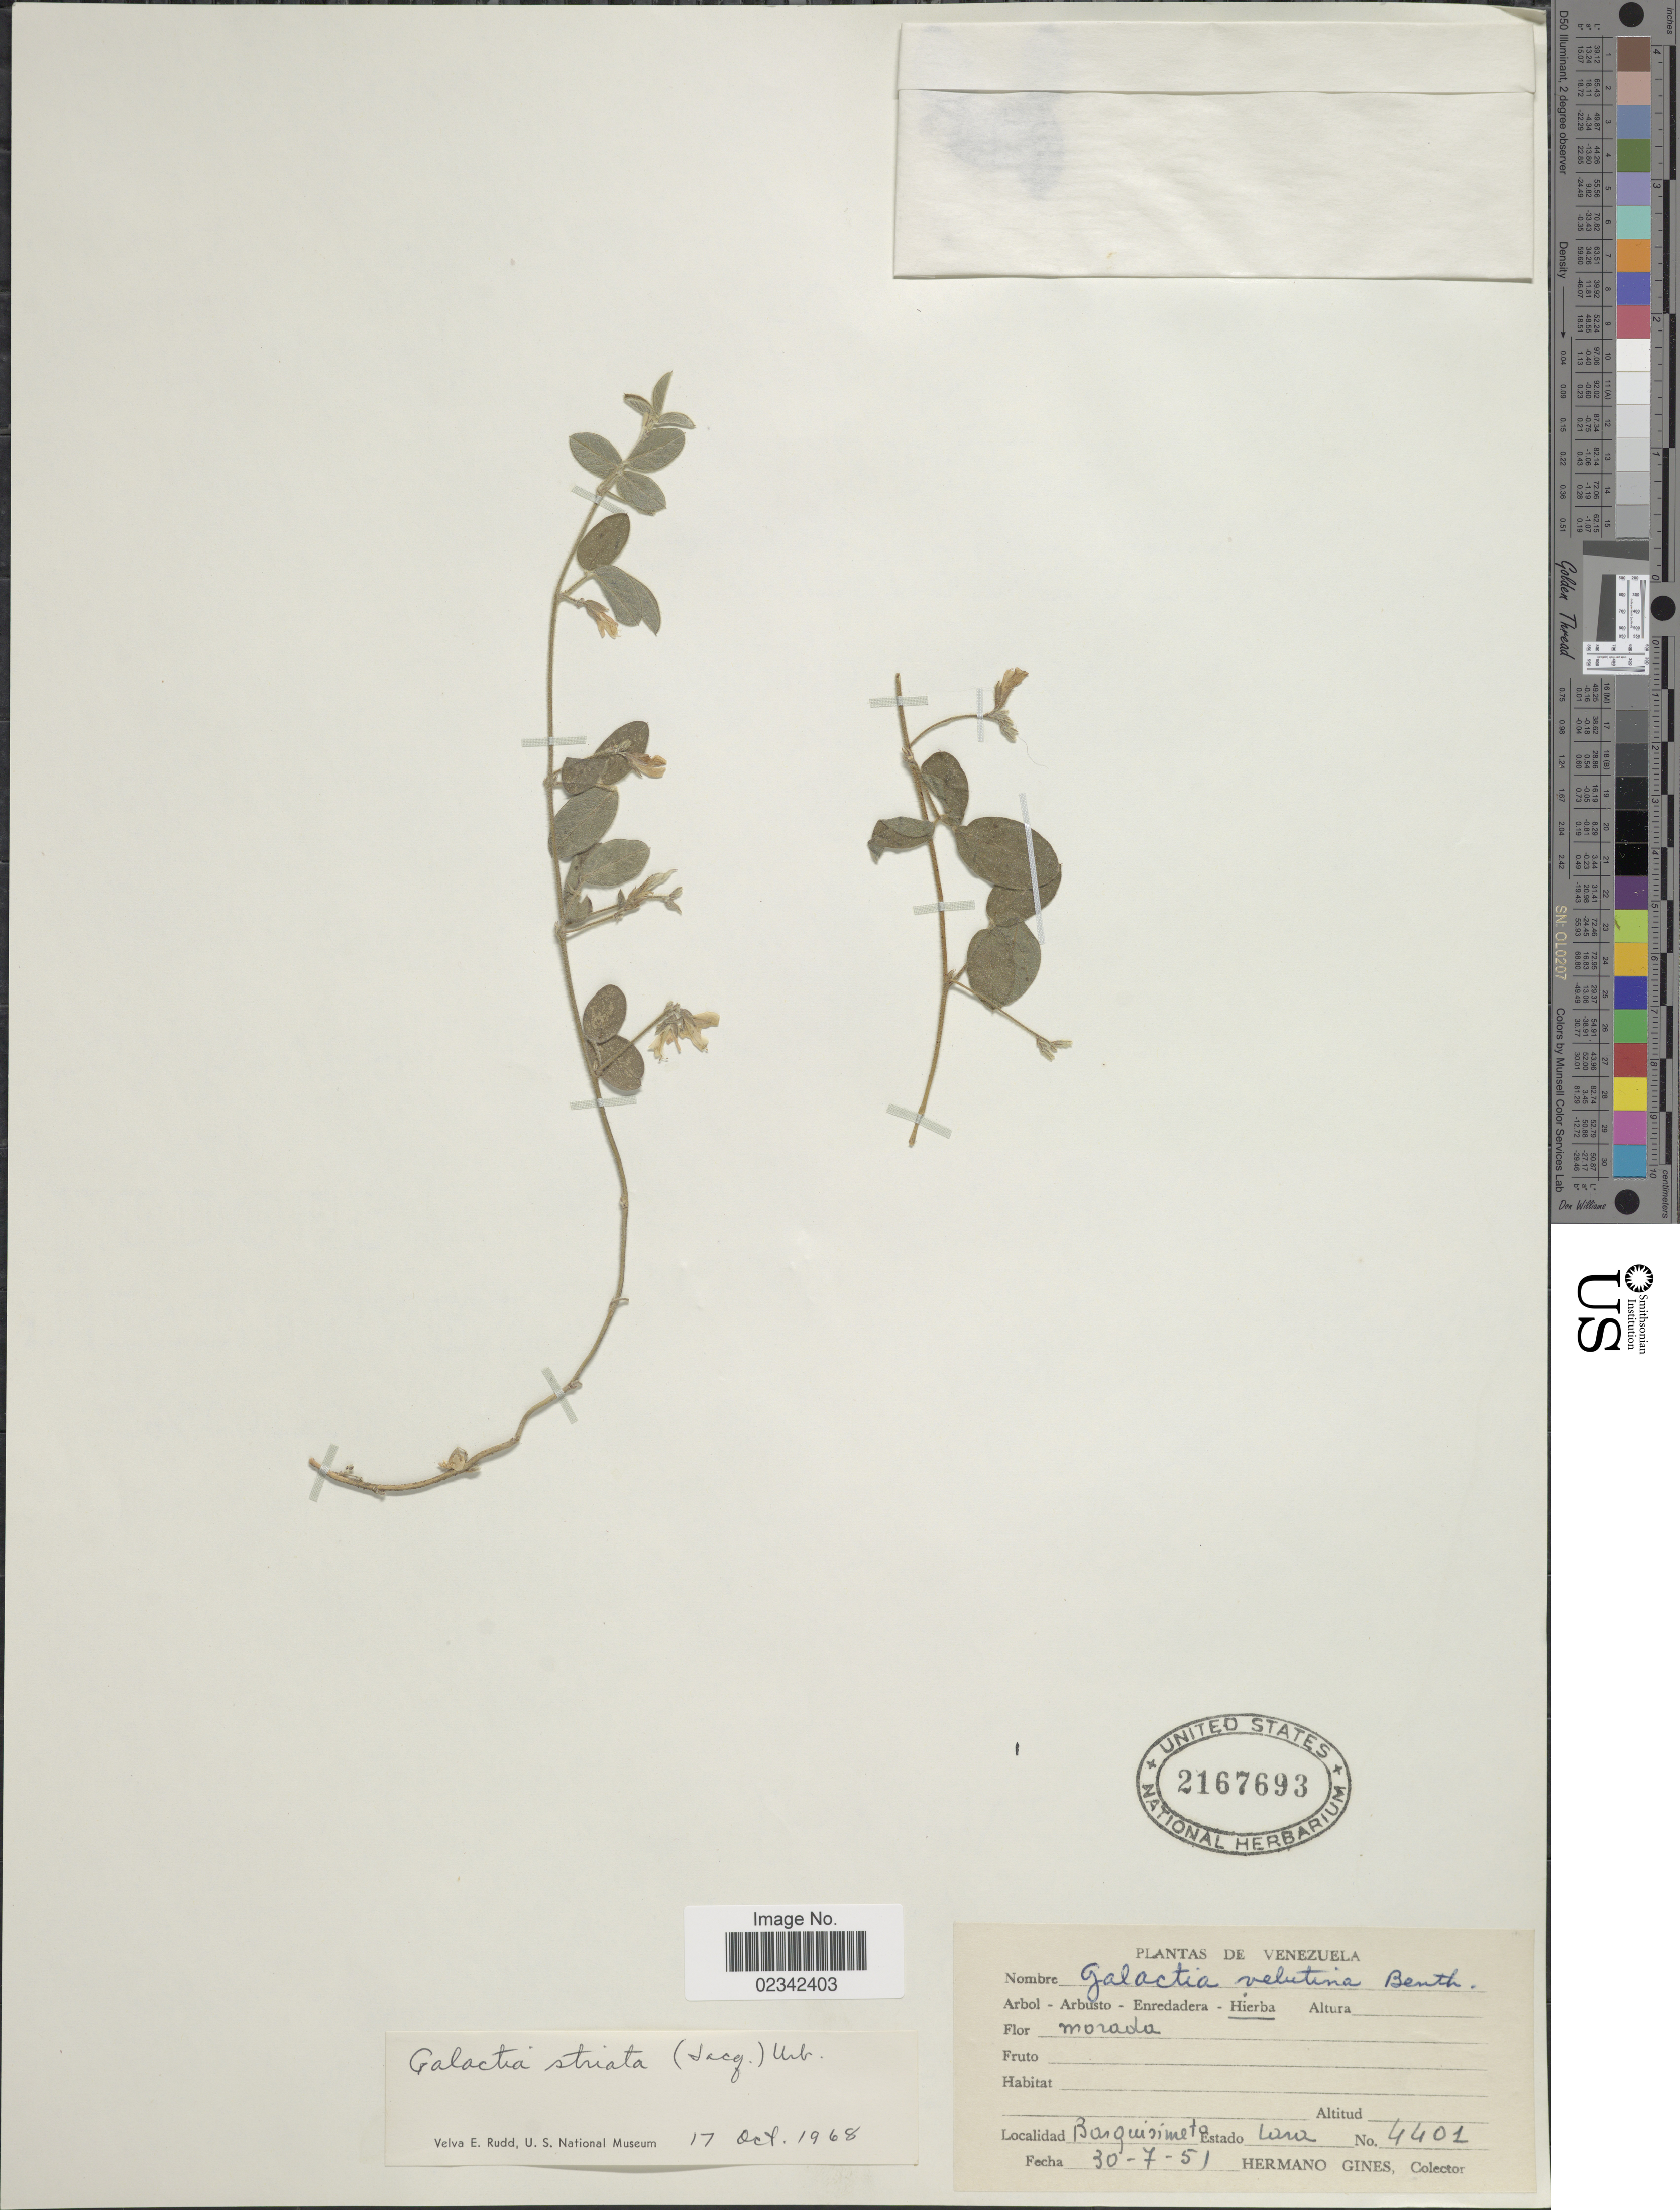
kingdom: Plantae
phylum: Tracheophyta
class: Magnoliopsida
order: Fabales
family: Fabaceae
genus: Galactia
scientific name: Galactia striata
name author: (Jacq.) Urb.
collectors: Bro. Gines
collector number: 4401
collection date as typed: Transcribed d/m/y: 30/7/51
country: Venezuela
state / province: Lara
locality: Barquisimeta, Estado Lara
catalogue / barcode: US 2167693